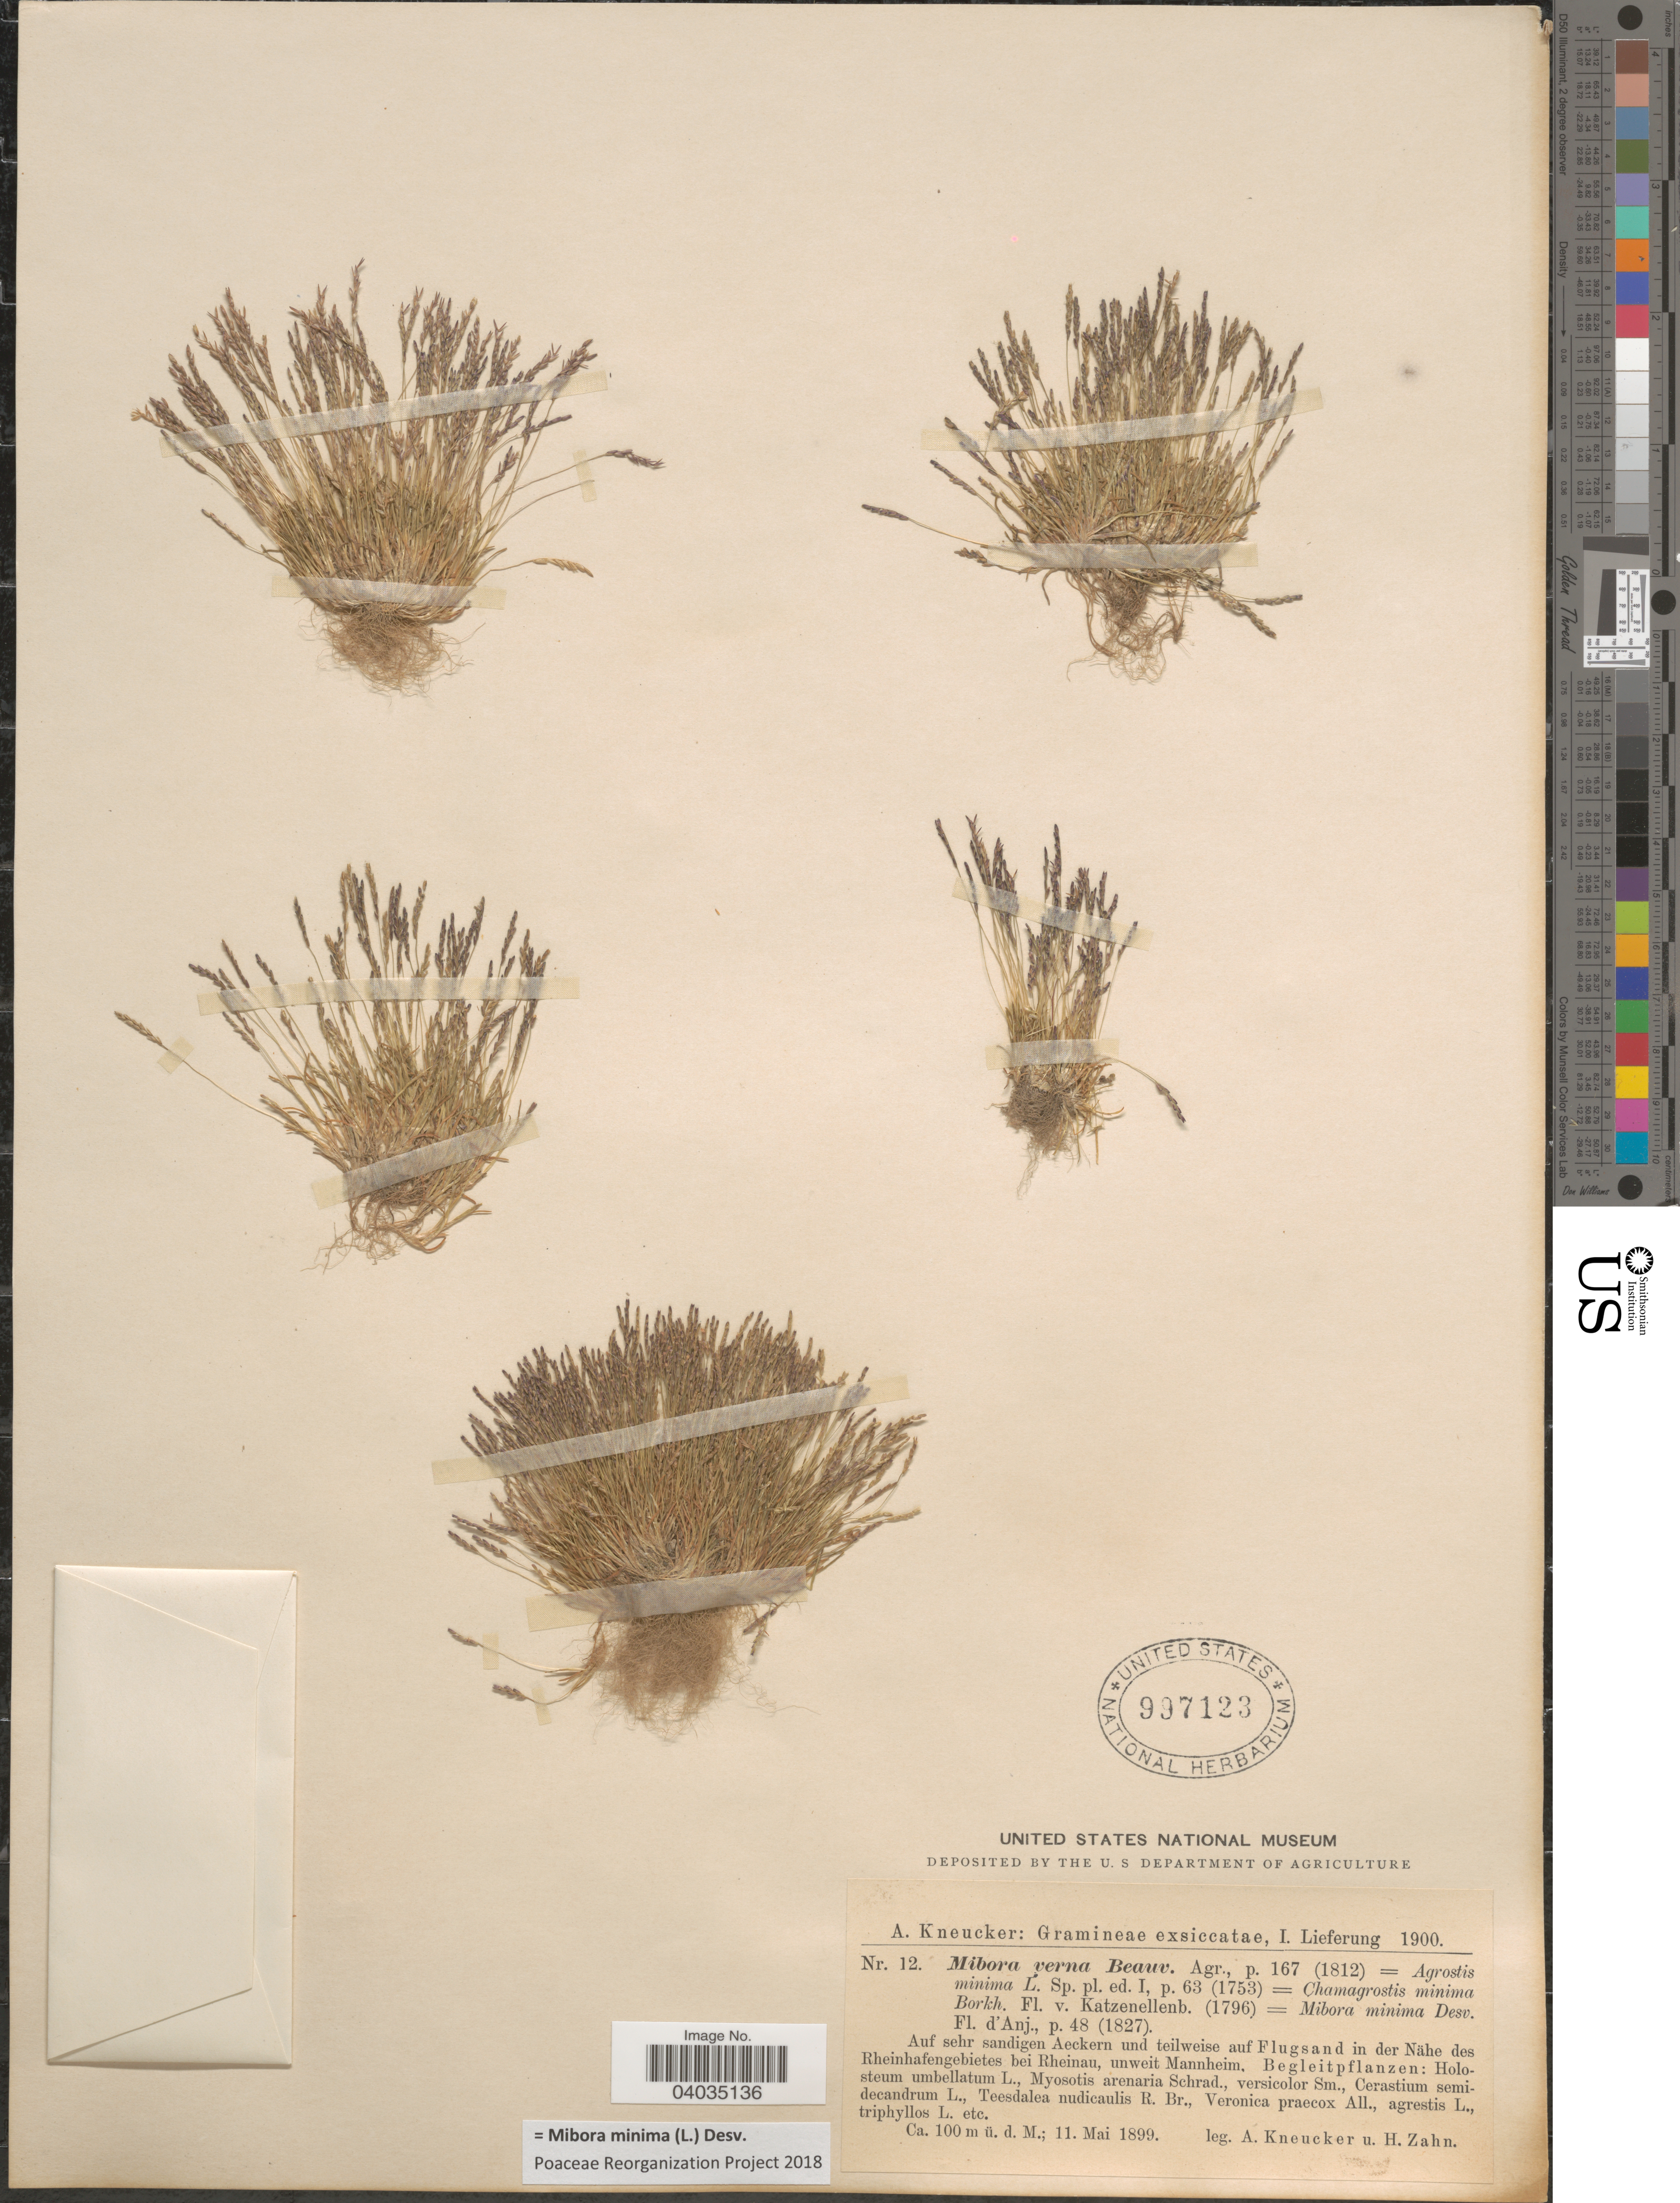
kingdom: Plantae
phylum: Tracheophyta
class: Liliopsida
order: Poales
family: Poaceae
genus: Mibora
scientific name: Mibora minima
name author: (L.) Desv.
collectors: A. Kneucker & H. Zahn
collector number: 12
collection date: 1899-05-11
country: Germany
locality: Auf sehr sandigen aeckern und teilweise auf Flugsand in der Nähe des Rheinhafengebietes bei Rheinau, unweit Mannheim.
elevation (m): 100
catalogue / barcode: US 997123